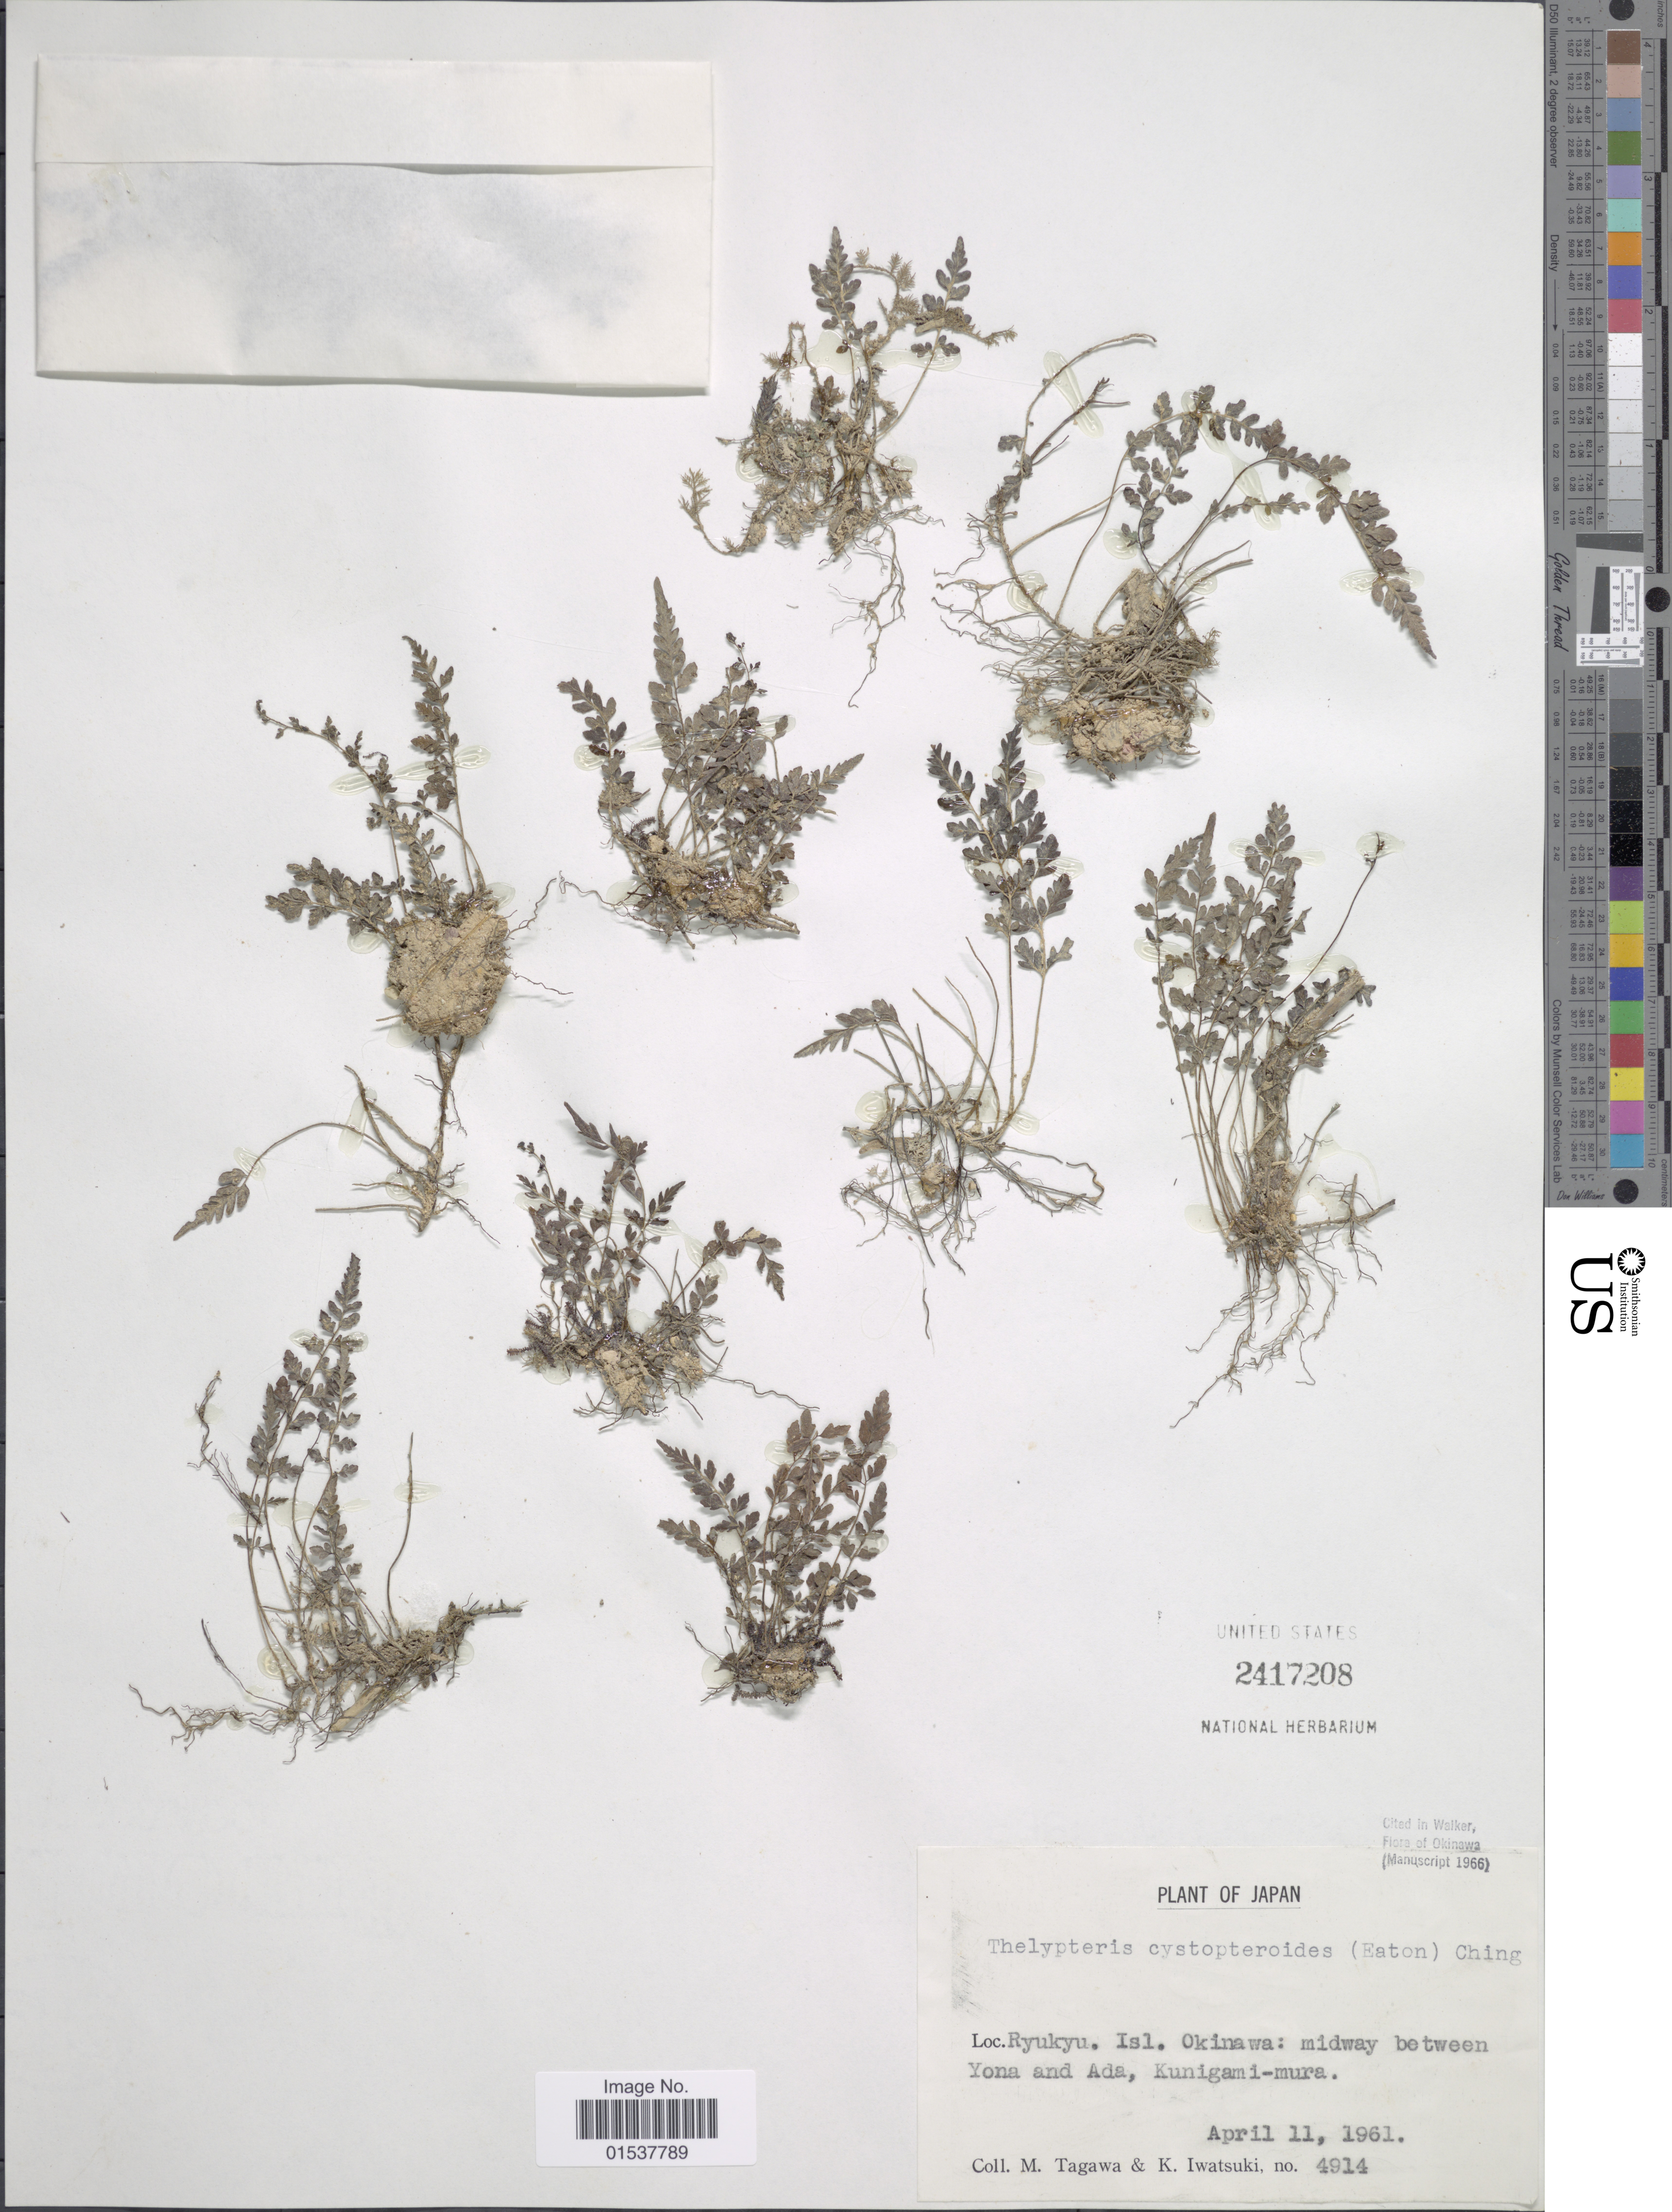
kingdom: Plantae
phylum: Tracheophyta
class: Polypodiopsida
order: Polypodiales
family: Thelypteridaceae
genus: Parathelypteris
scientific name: Parathelypteris cystoperoides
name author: (D.C. Eaton) Ching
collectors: M. Tagawa & K. Iwatsuki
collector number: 4914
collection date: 1961-04-11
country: Japan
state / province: Okinawa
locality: Ryukyu. Isl. Okinawa: midway between Yona and Ada, Kunigami-mura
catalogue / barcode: US 2417208